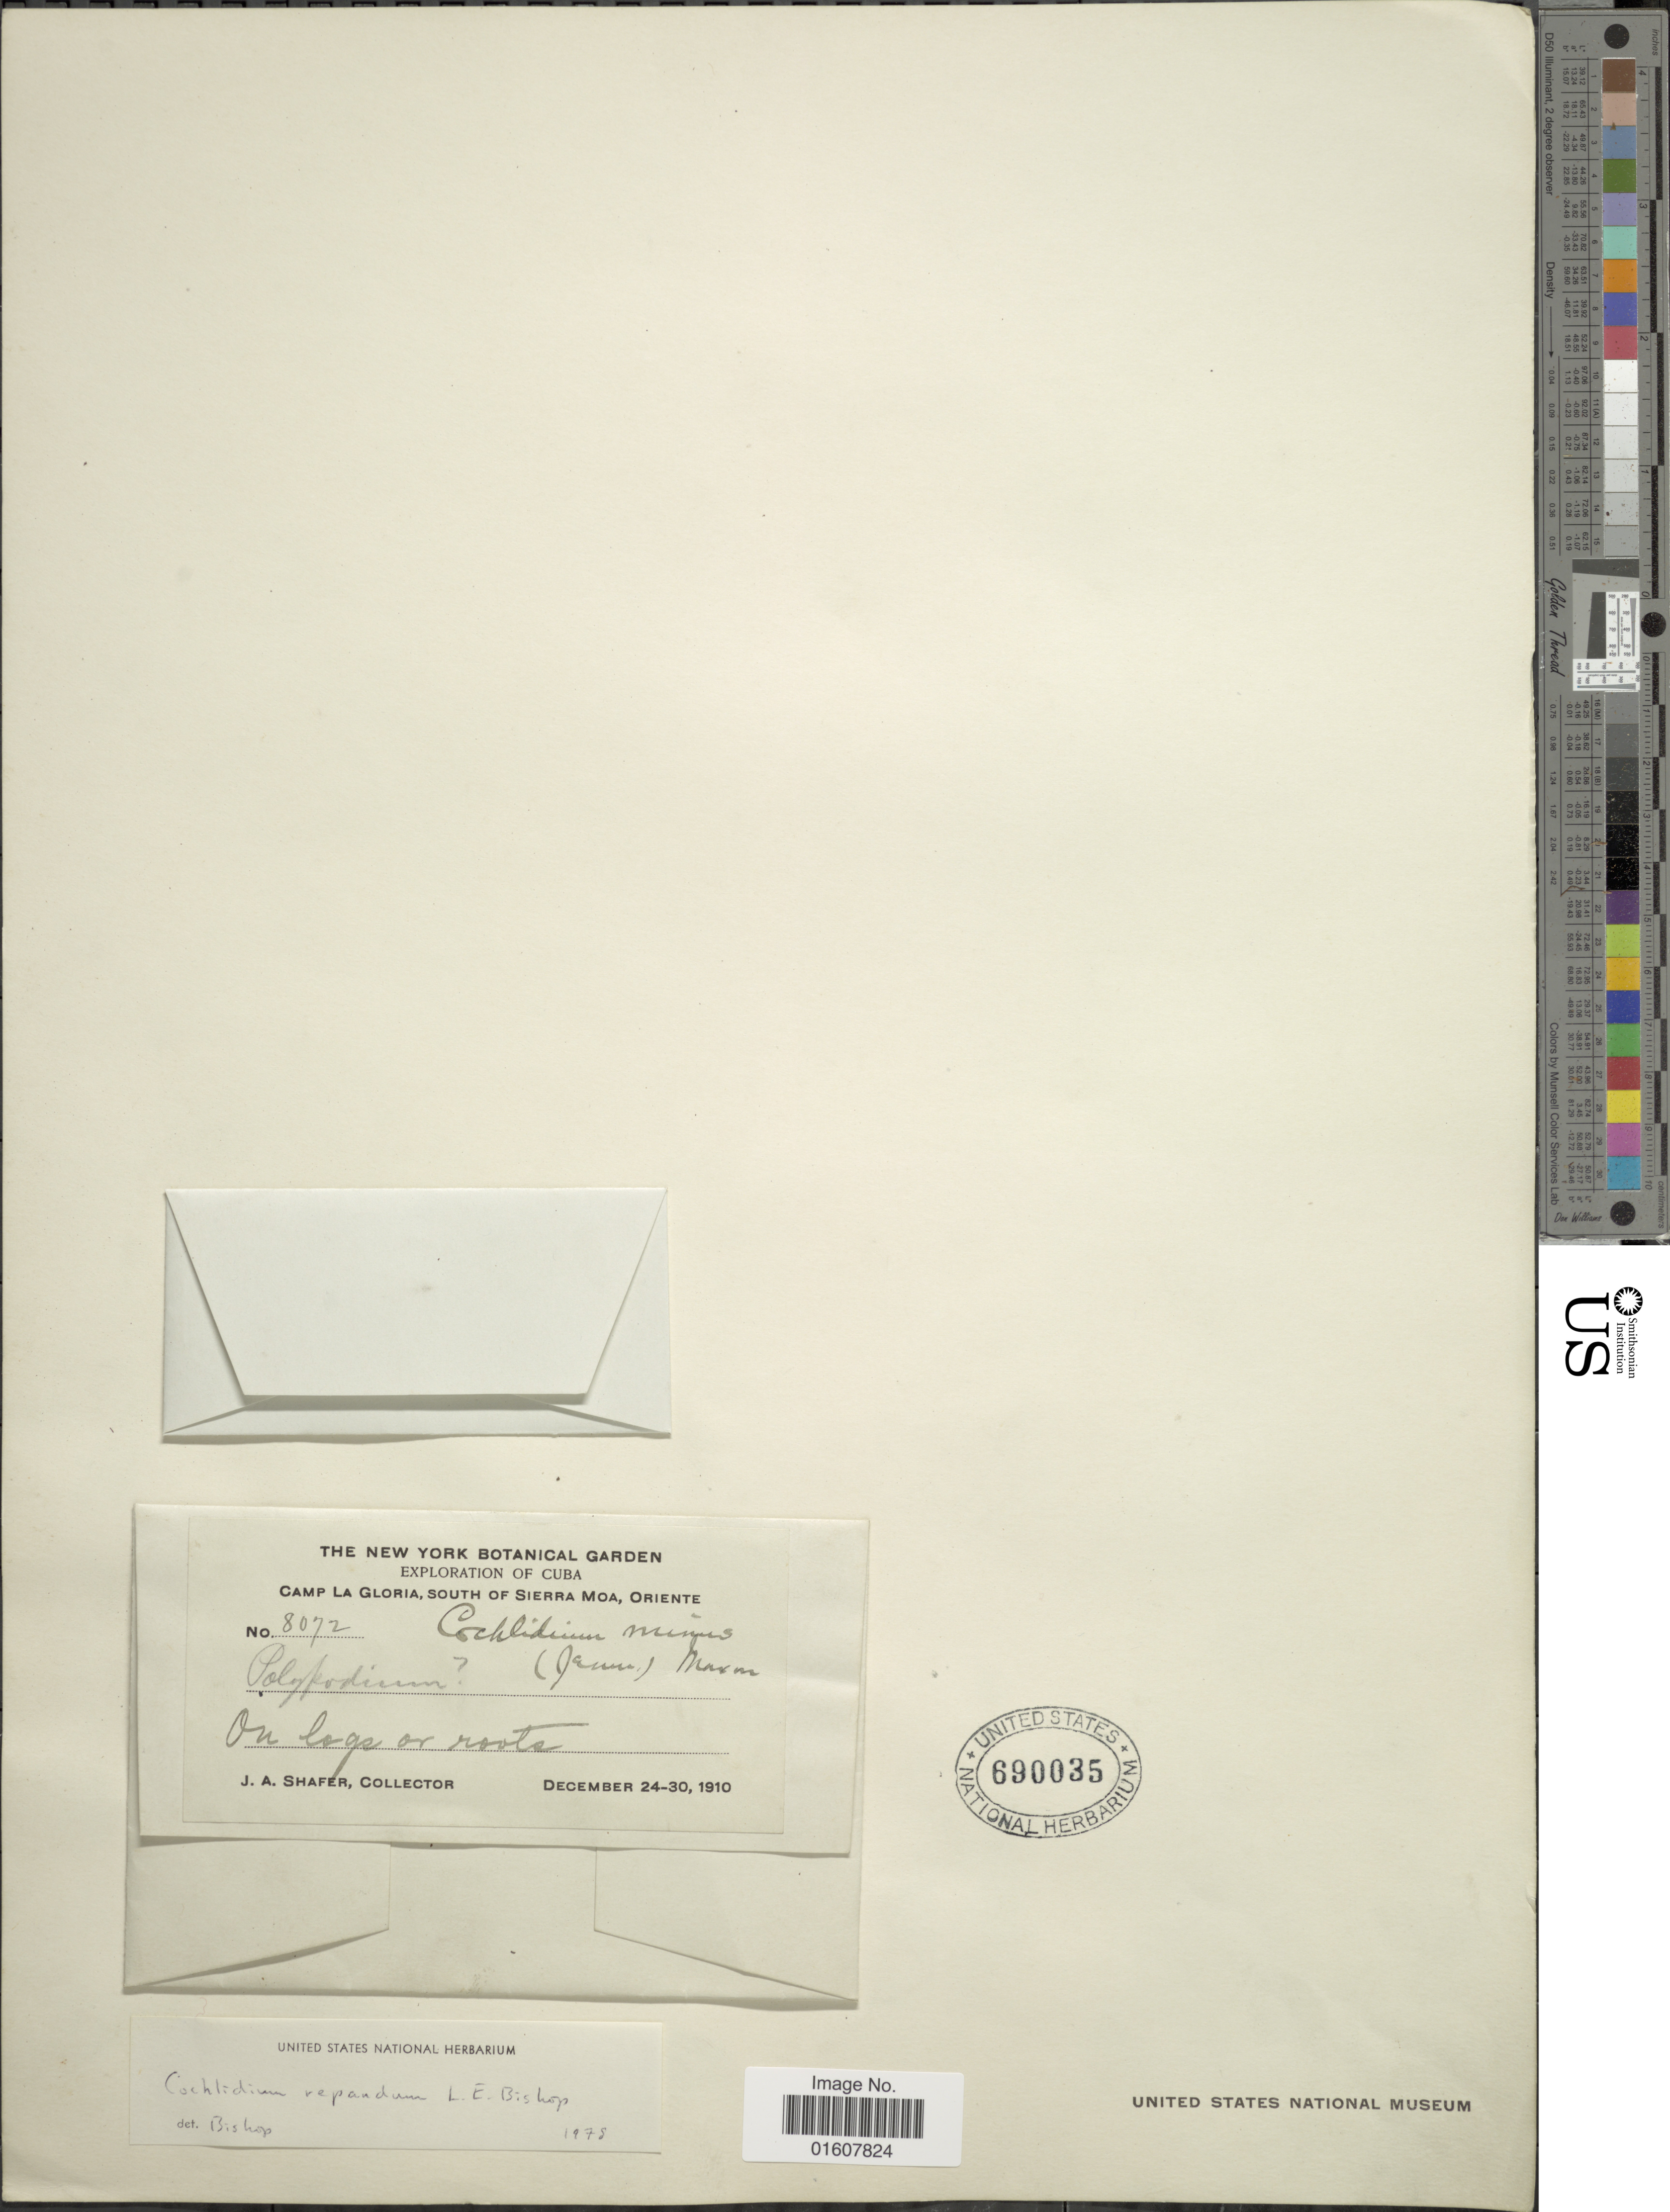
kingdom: Plantae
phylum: Tracheophyta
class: Polypodiopsida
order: Polypodiales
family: Polypodiaceae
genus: Cochlidium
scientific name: Cochlidium repandum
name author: L.E. Bishop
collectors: J. A. Shafer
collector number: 8072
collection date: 1910-12-24/1910-12-30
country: Cuba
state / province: Oriente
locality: Camp La Gloria, South of Sierra Moa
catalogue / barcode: US 690035